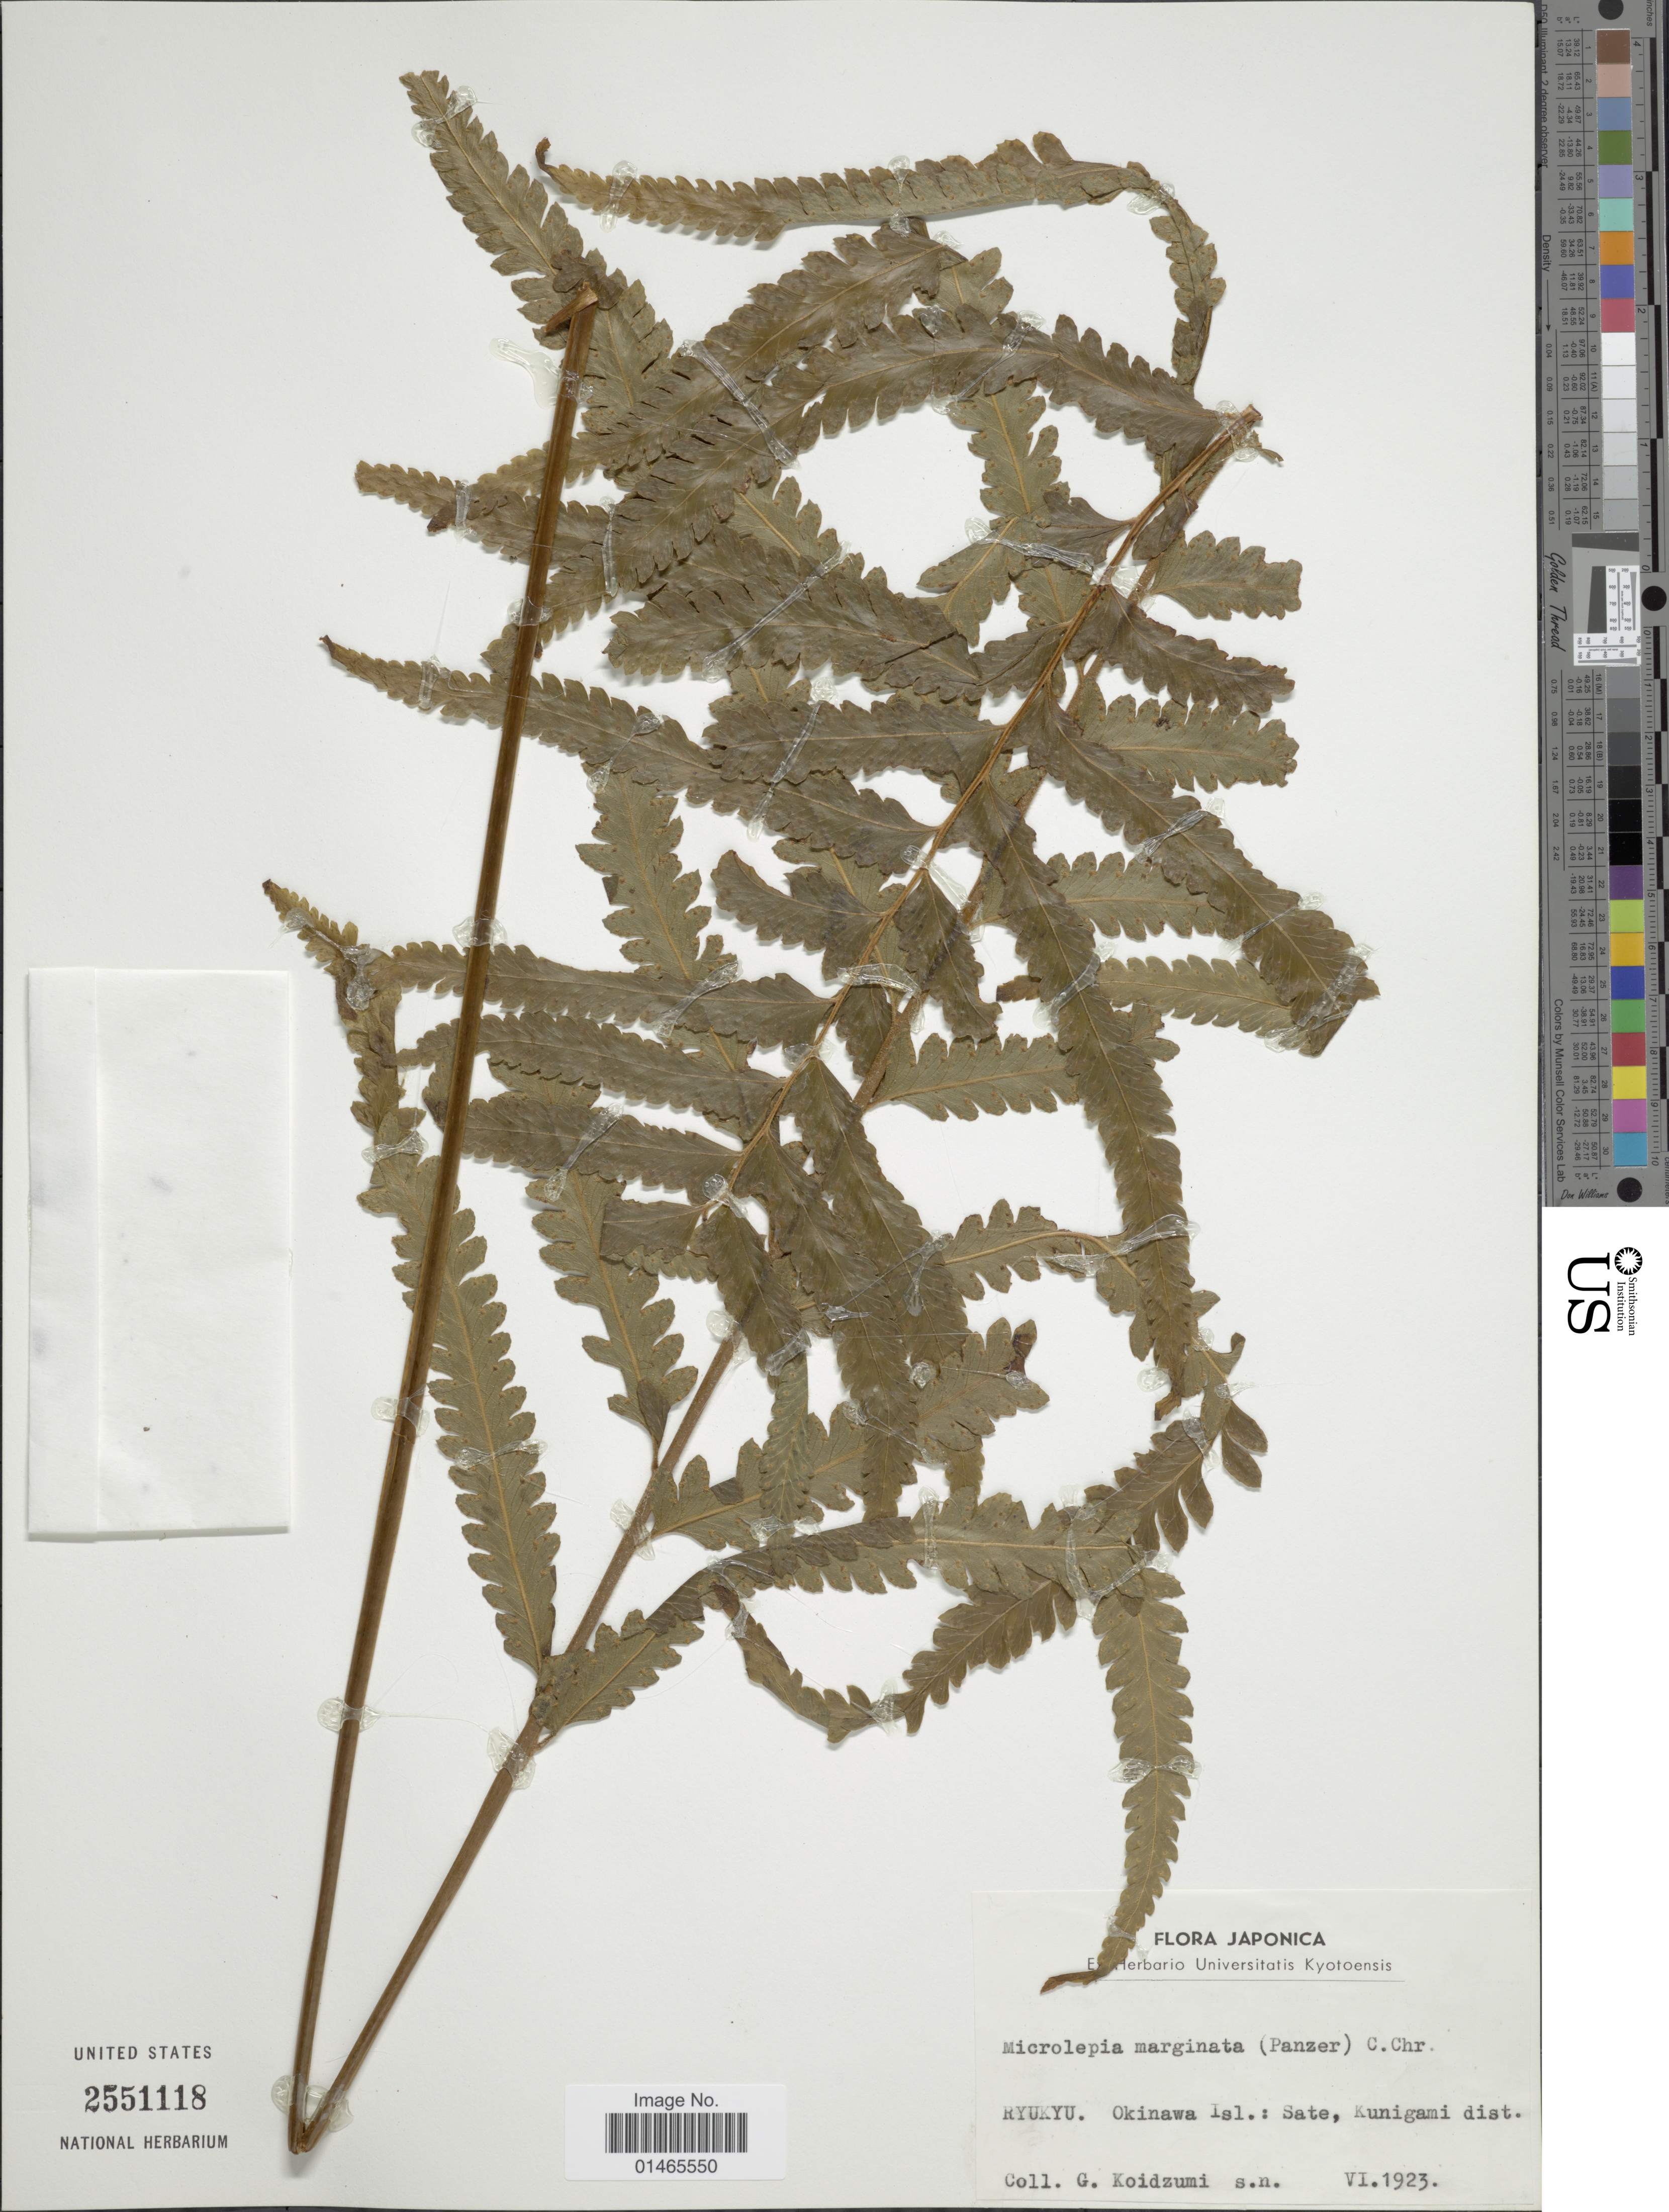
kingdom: Plantae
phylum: Tracheophyta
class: Polypodiopsida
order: Polypodiales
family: Dennstaedtiaceae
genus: Microlepia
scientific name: Microlepia marginata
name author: (Houtt.) C. Chr.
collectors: G. Koidzumi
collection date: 1923-06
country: Japan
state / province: Okinawa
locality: Ryukyu, Okinawa Isl. : Sate, Kunigami dist.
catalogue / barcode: US 2551118